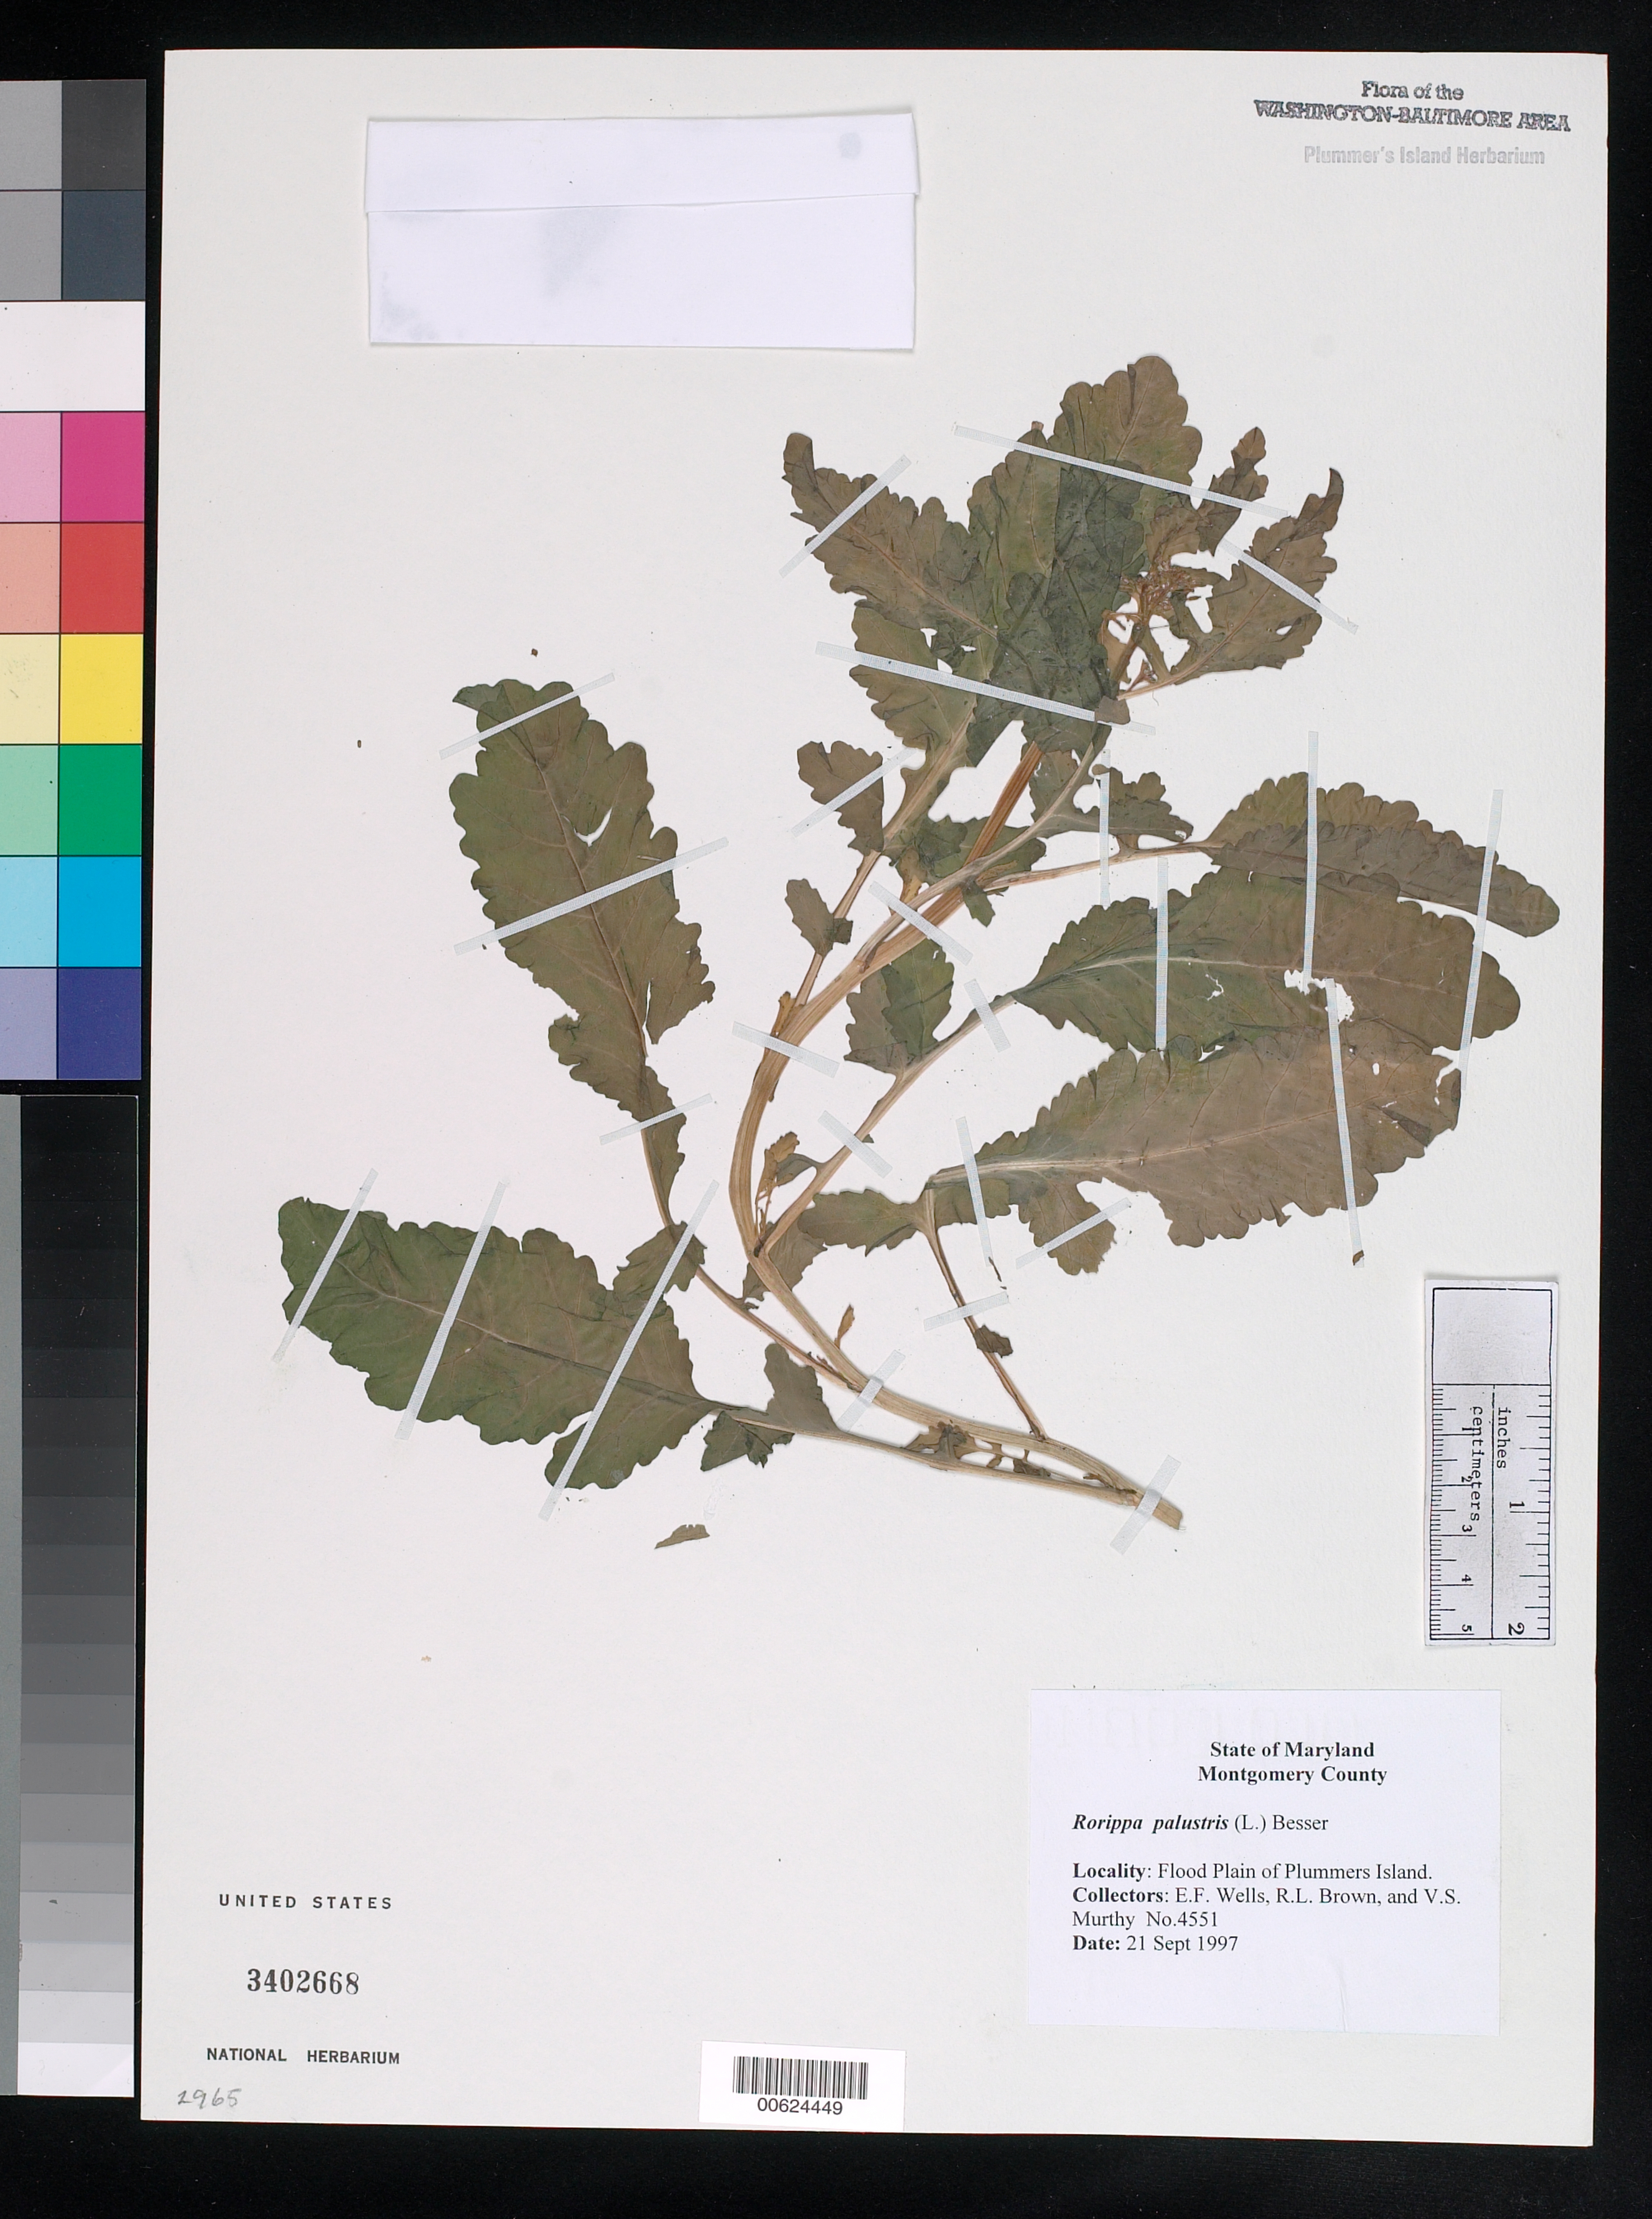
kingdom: Plantae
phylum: Tracheophyta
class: Magnoliopsida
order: Brassicales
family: Brassicaceae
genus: Rorippa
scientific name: Rorippa palustris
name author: (L.) Besser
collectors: E. F. Wells, R. L. Brown & V. S. Murthy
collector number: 4551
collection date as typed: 21 Sep 1997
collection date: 1997-09-21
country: United States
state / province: Maryland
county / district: Montgomery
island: Plummers Island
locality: Flood plain of Plummers Island Plummers Island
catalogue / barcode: US 3402668